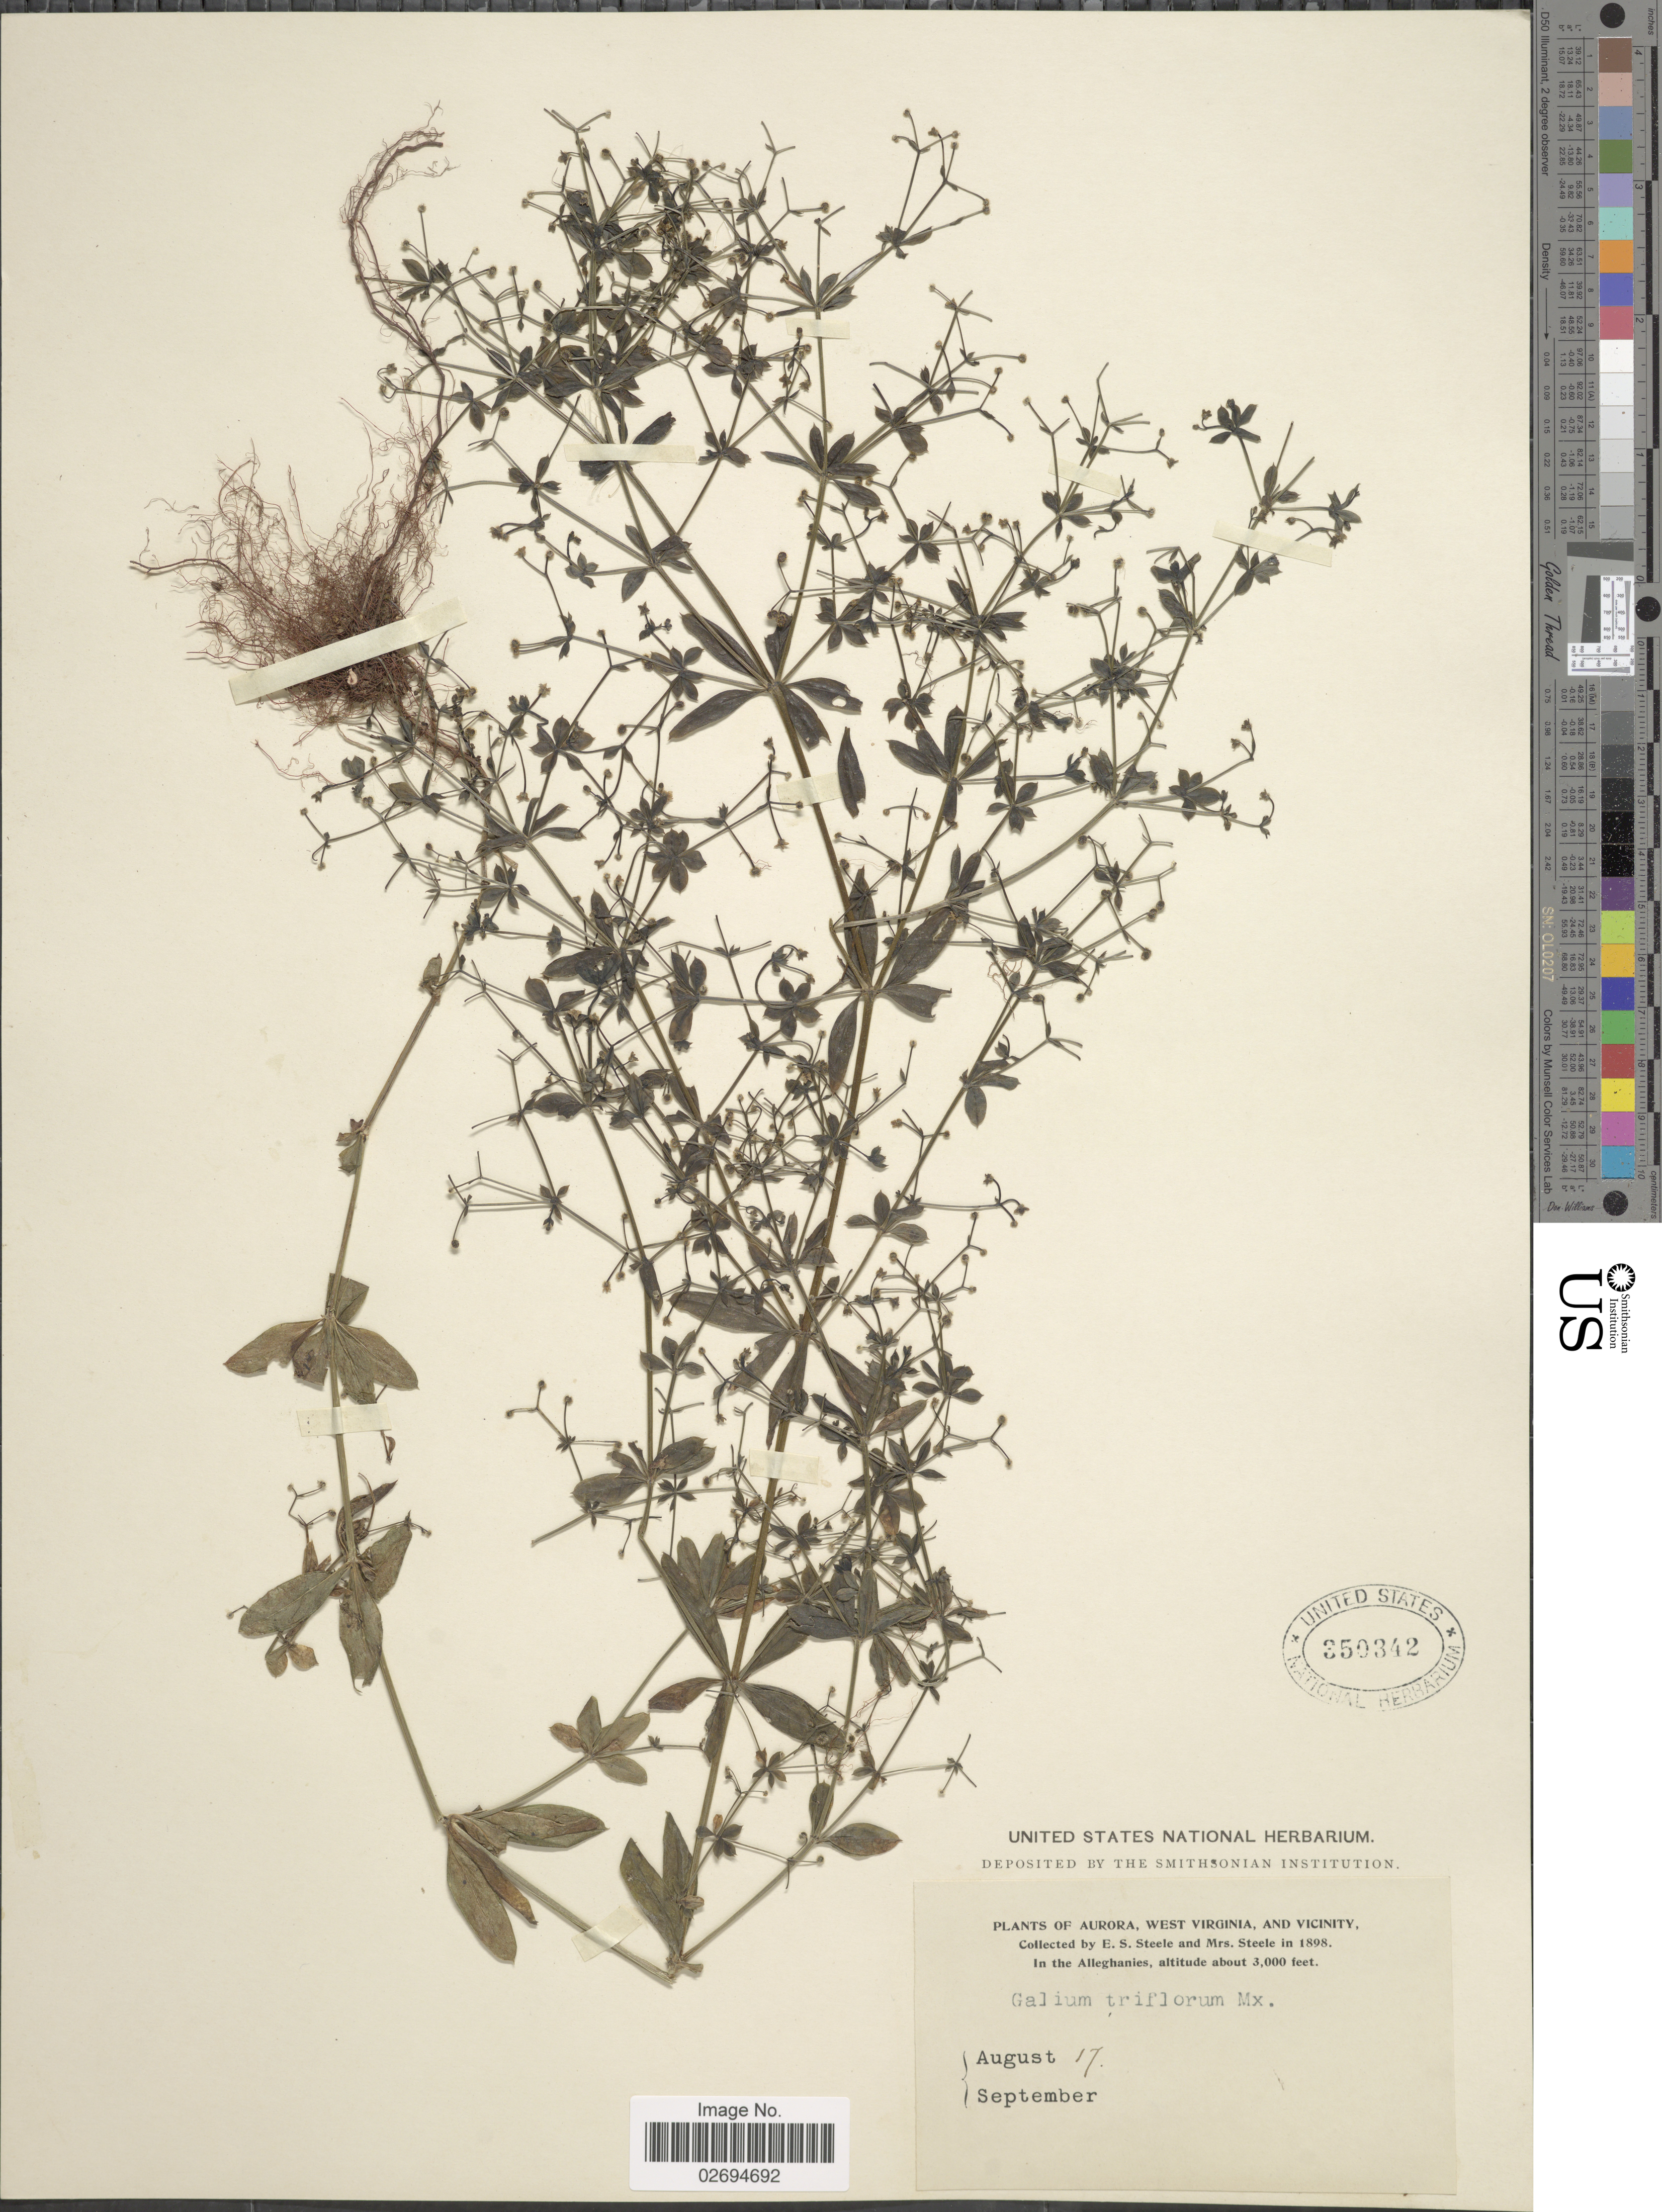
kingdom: Plantae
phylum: Tracheophyta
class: Magnoliopsida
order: Gentianales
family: Rubiaceae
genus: Galium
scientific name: Galium triflorum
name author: Michx.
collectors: E. Steele & Mrs. E. S. Steele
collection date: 1898-08-17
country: United States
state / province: West Virginia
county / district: Preston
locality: Aurora, and Vicinity, In the Alleghanies.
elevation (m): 914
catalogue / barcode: US 350342